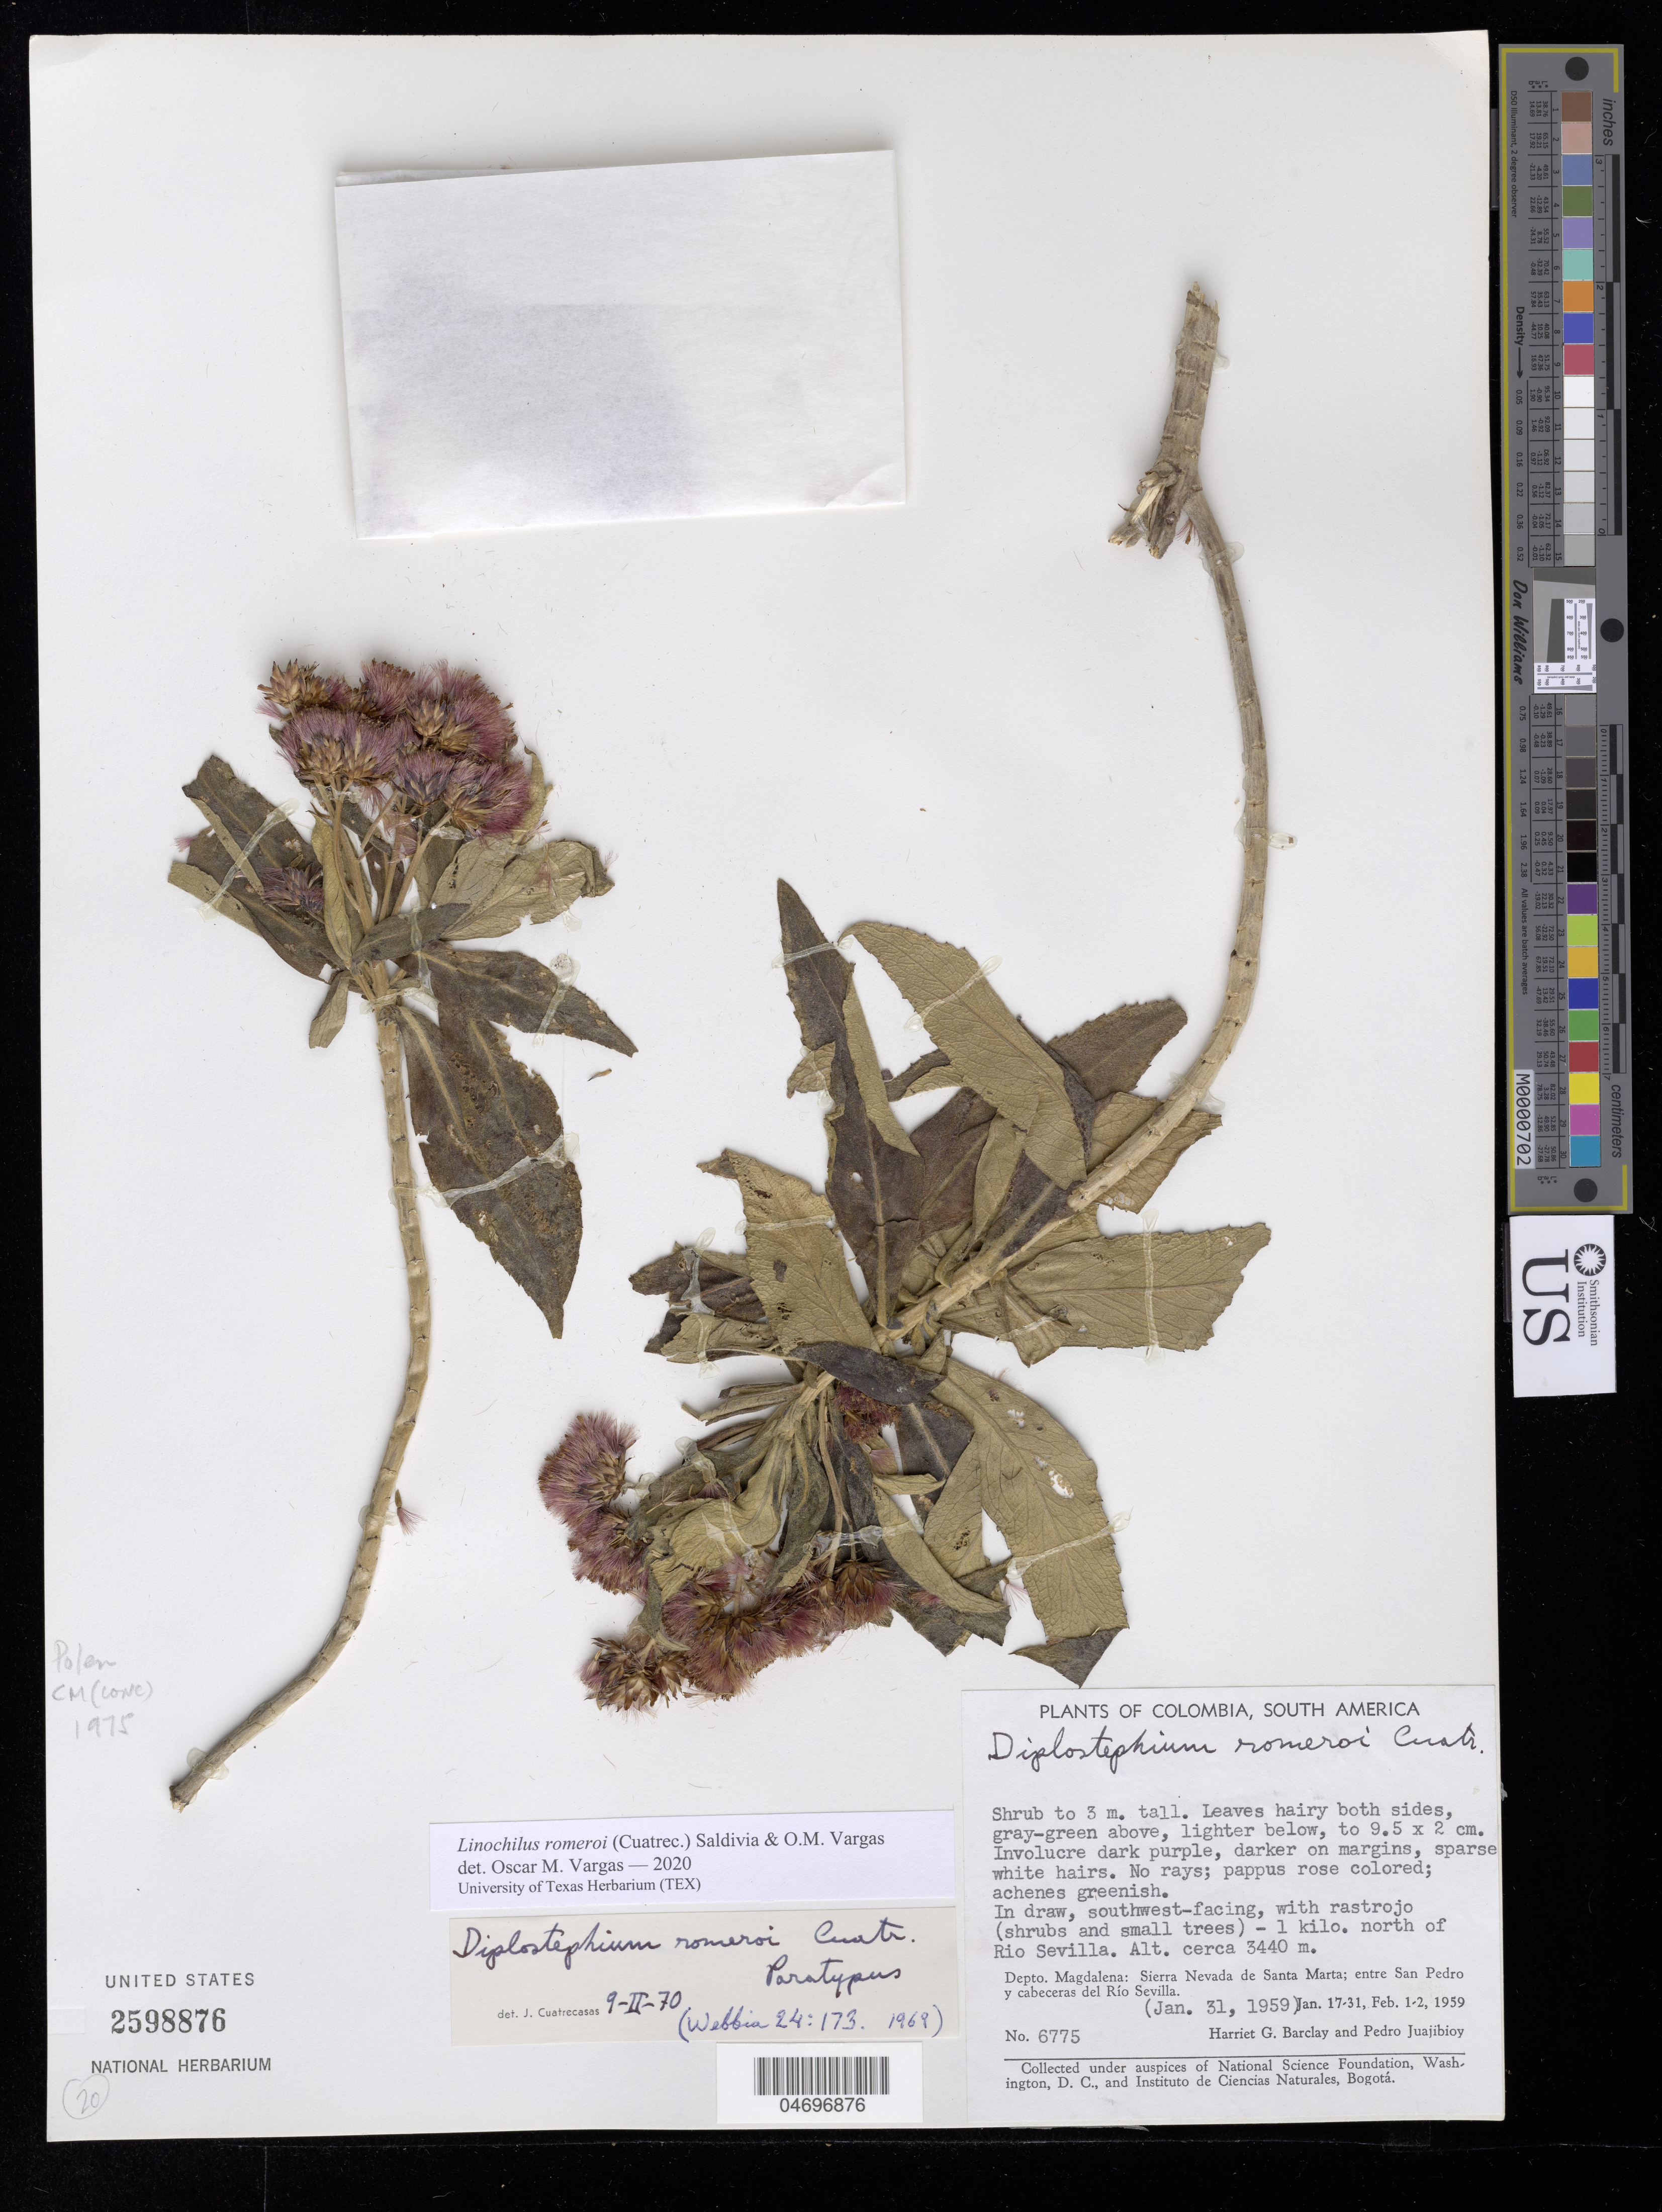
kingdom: Plantae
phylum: Tracheophyta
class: Magnoliopsida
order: Asterales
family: Asteraceae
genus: Linochilus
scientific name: Linochilus romeroi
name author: (Cuatrec.) Saldivia & O.M. Vargas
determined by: Vargas, Oscar M.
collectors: H. G. Barclay & P. Juajibioy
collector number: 6775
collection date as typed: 31 Jan 1959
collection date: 1959-01-31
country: Colombia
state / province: Magdalena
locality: Between San Jedro and headwaters of Rio Sevilla.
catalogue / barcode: US 2598876